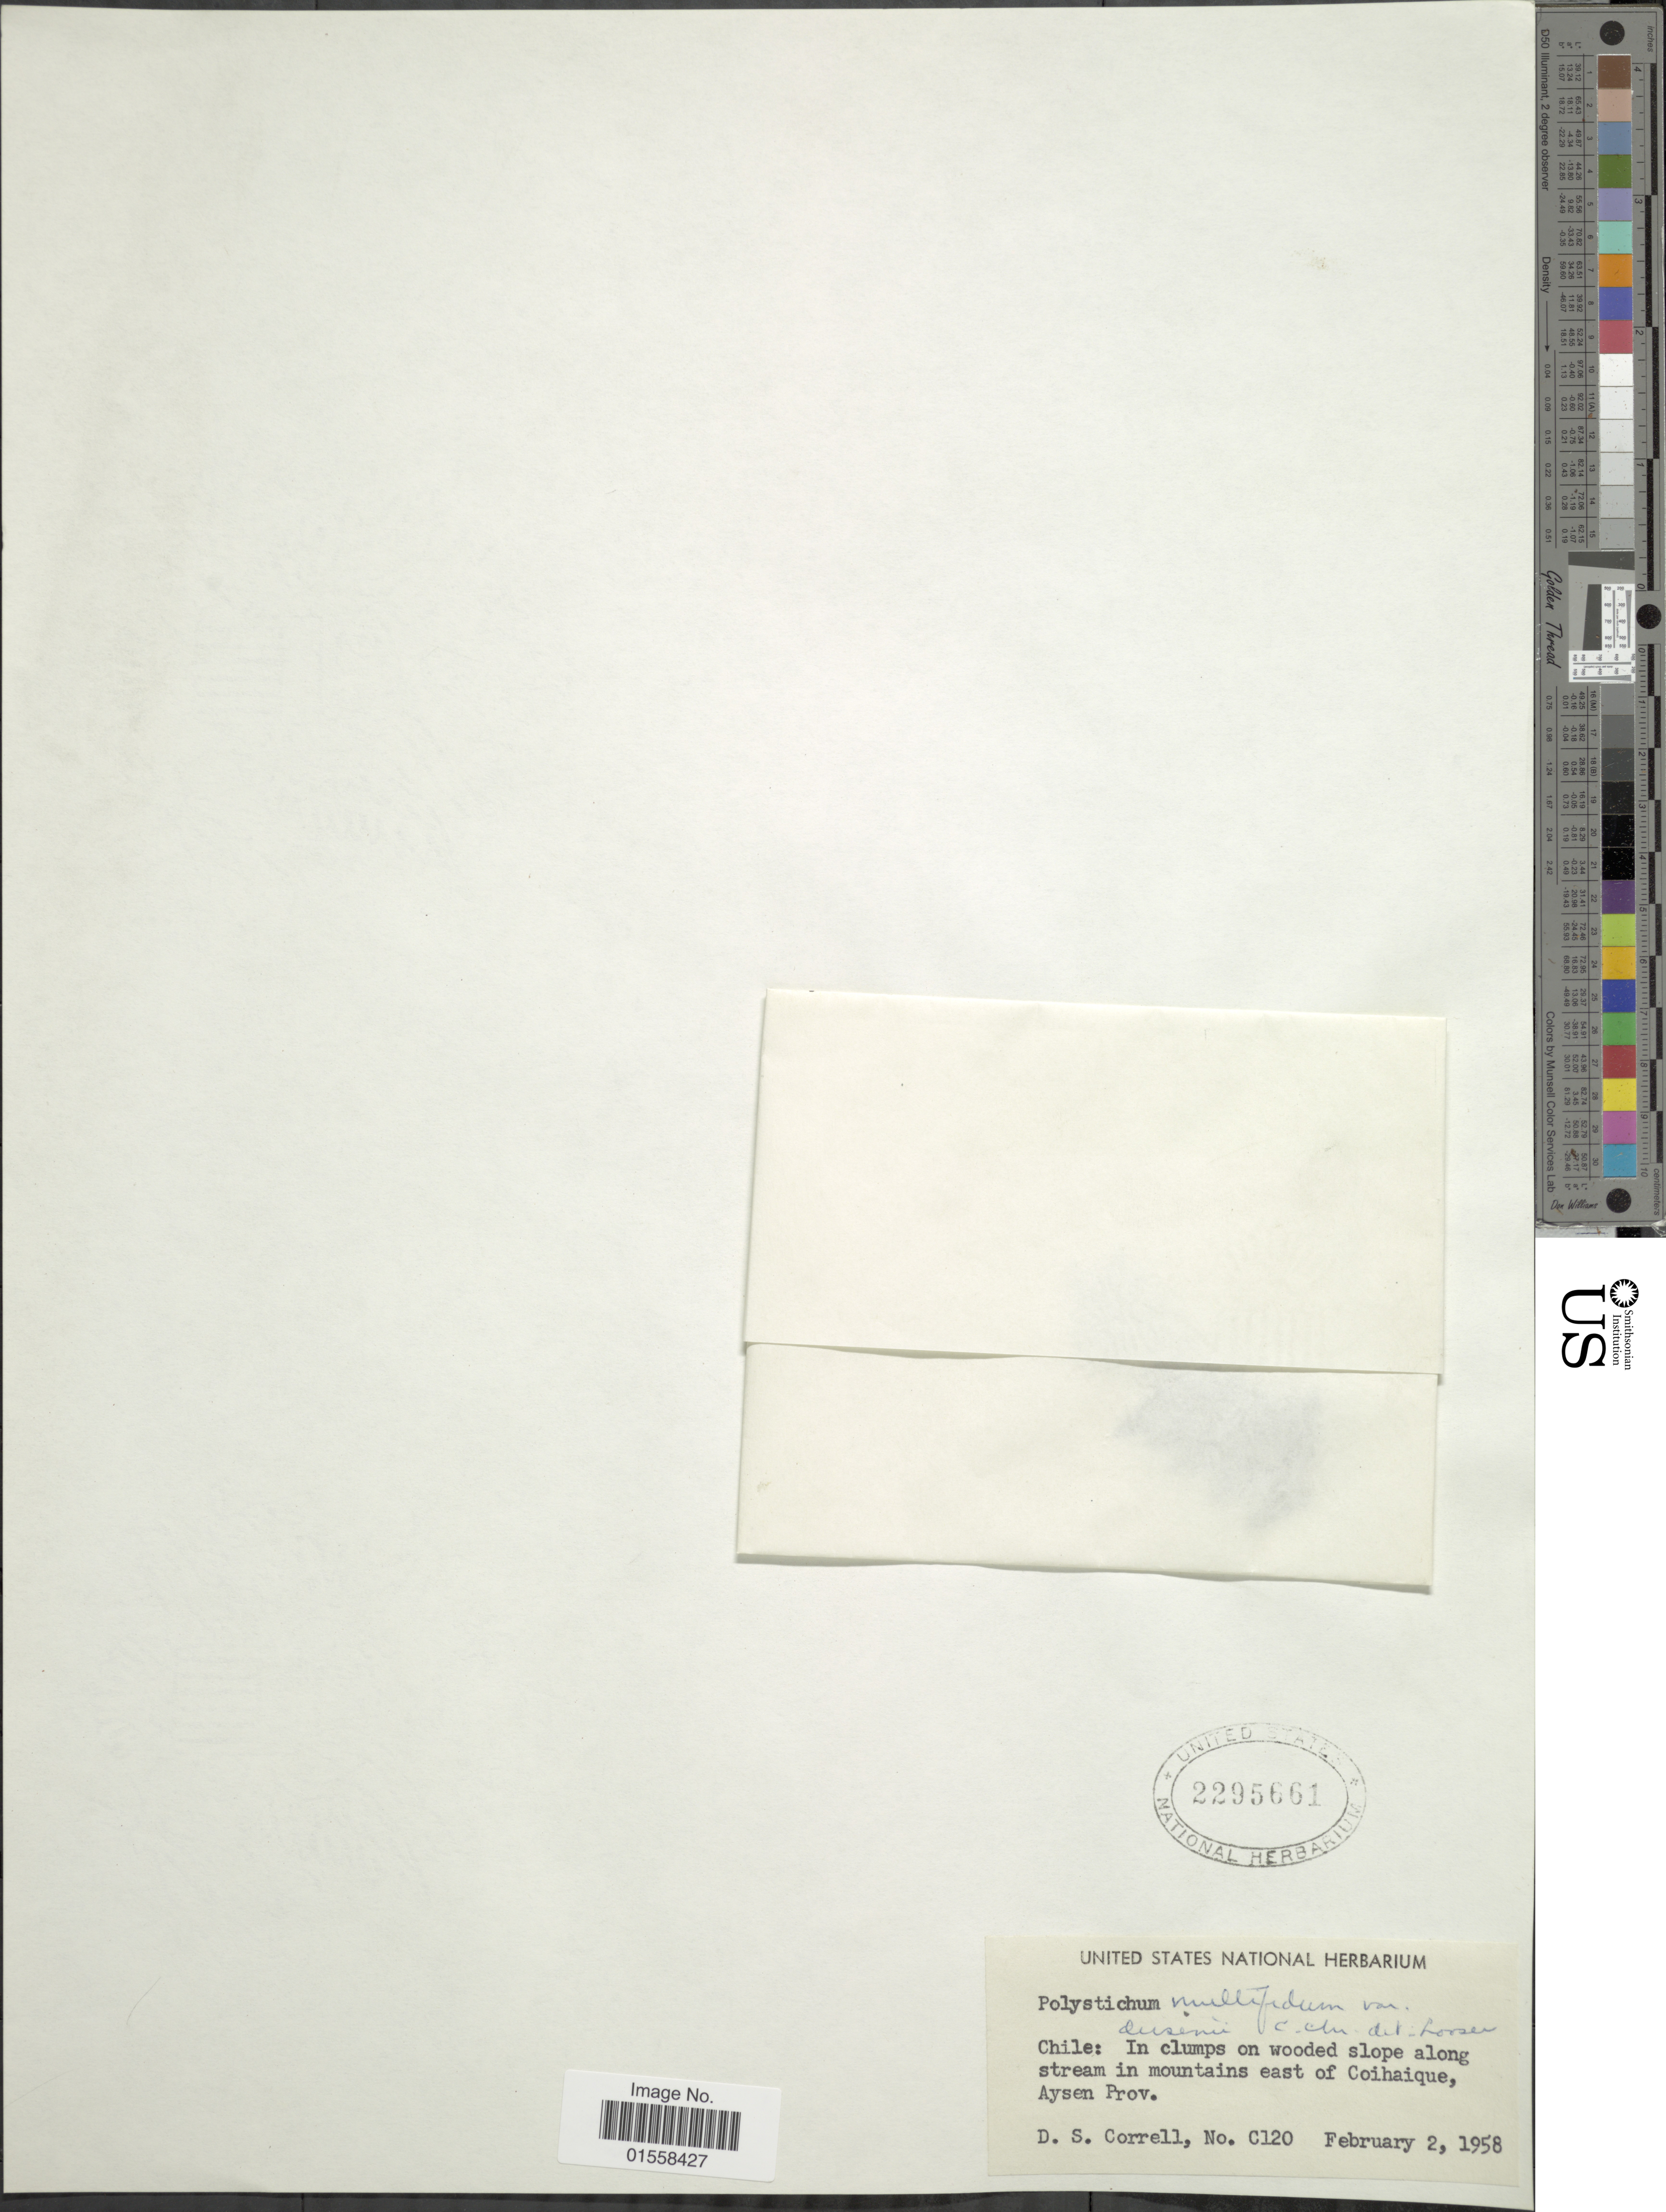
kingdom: Plantae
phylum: Tracheophyta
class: Polypodiopsida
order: Polypodiales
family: Dryopteridaceae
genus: Polystichum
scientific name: Polystichum multifidum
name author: (Mett.) T. Moore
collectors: D. S. Correll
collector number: C120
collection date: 1958-02-02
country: Chile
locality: Chile, slope along stream in mountains east of Coihaique, Aysen Prov.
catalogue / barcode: US 2295661